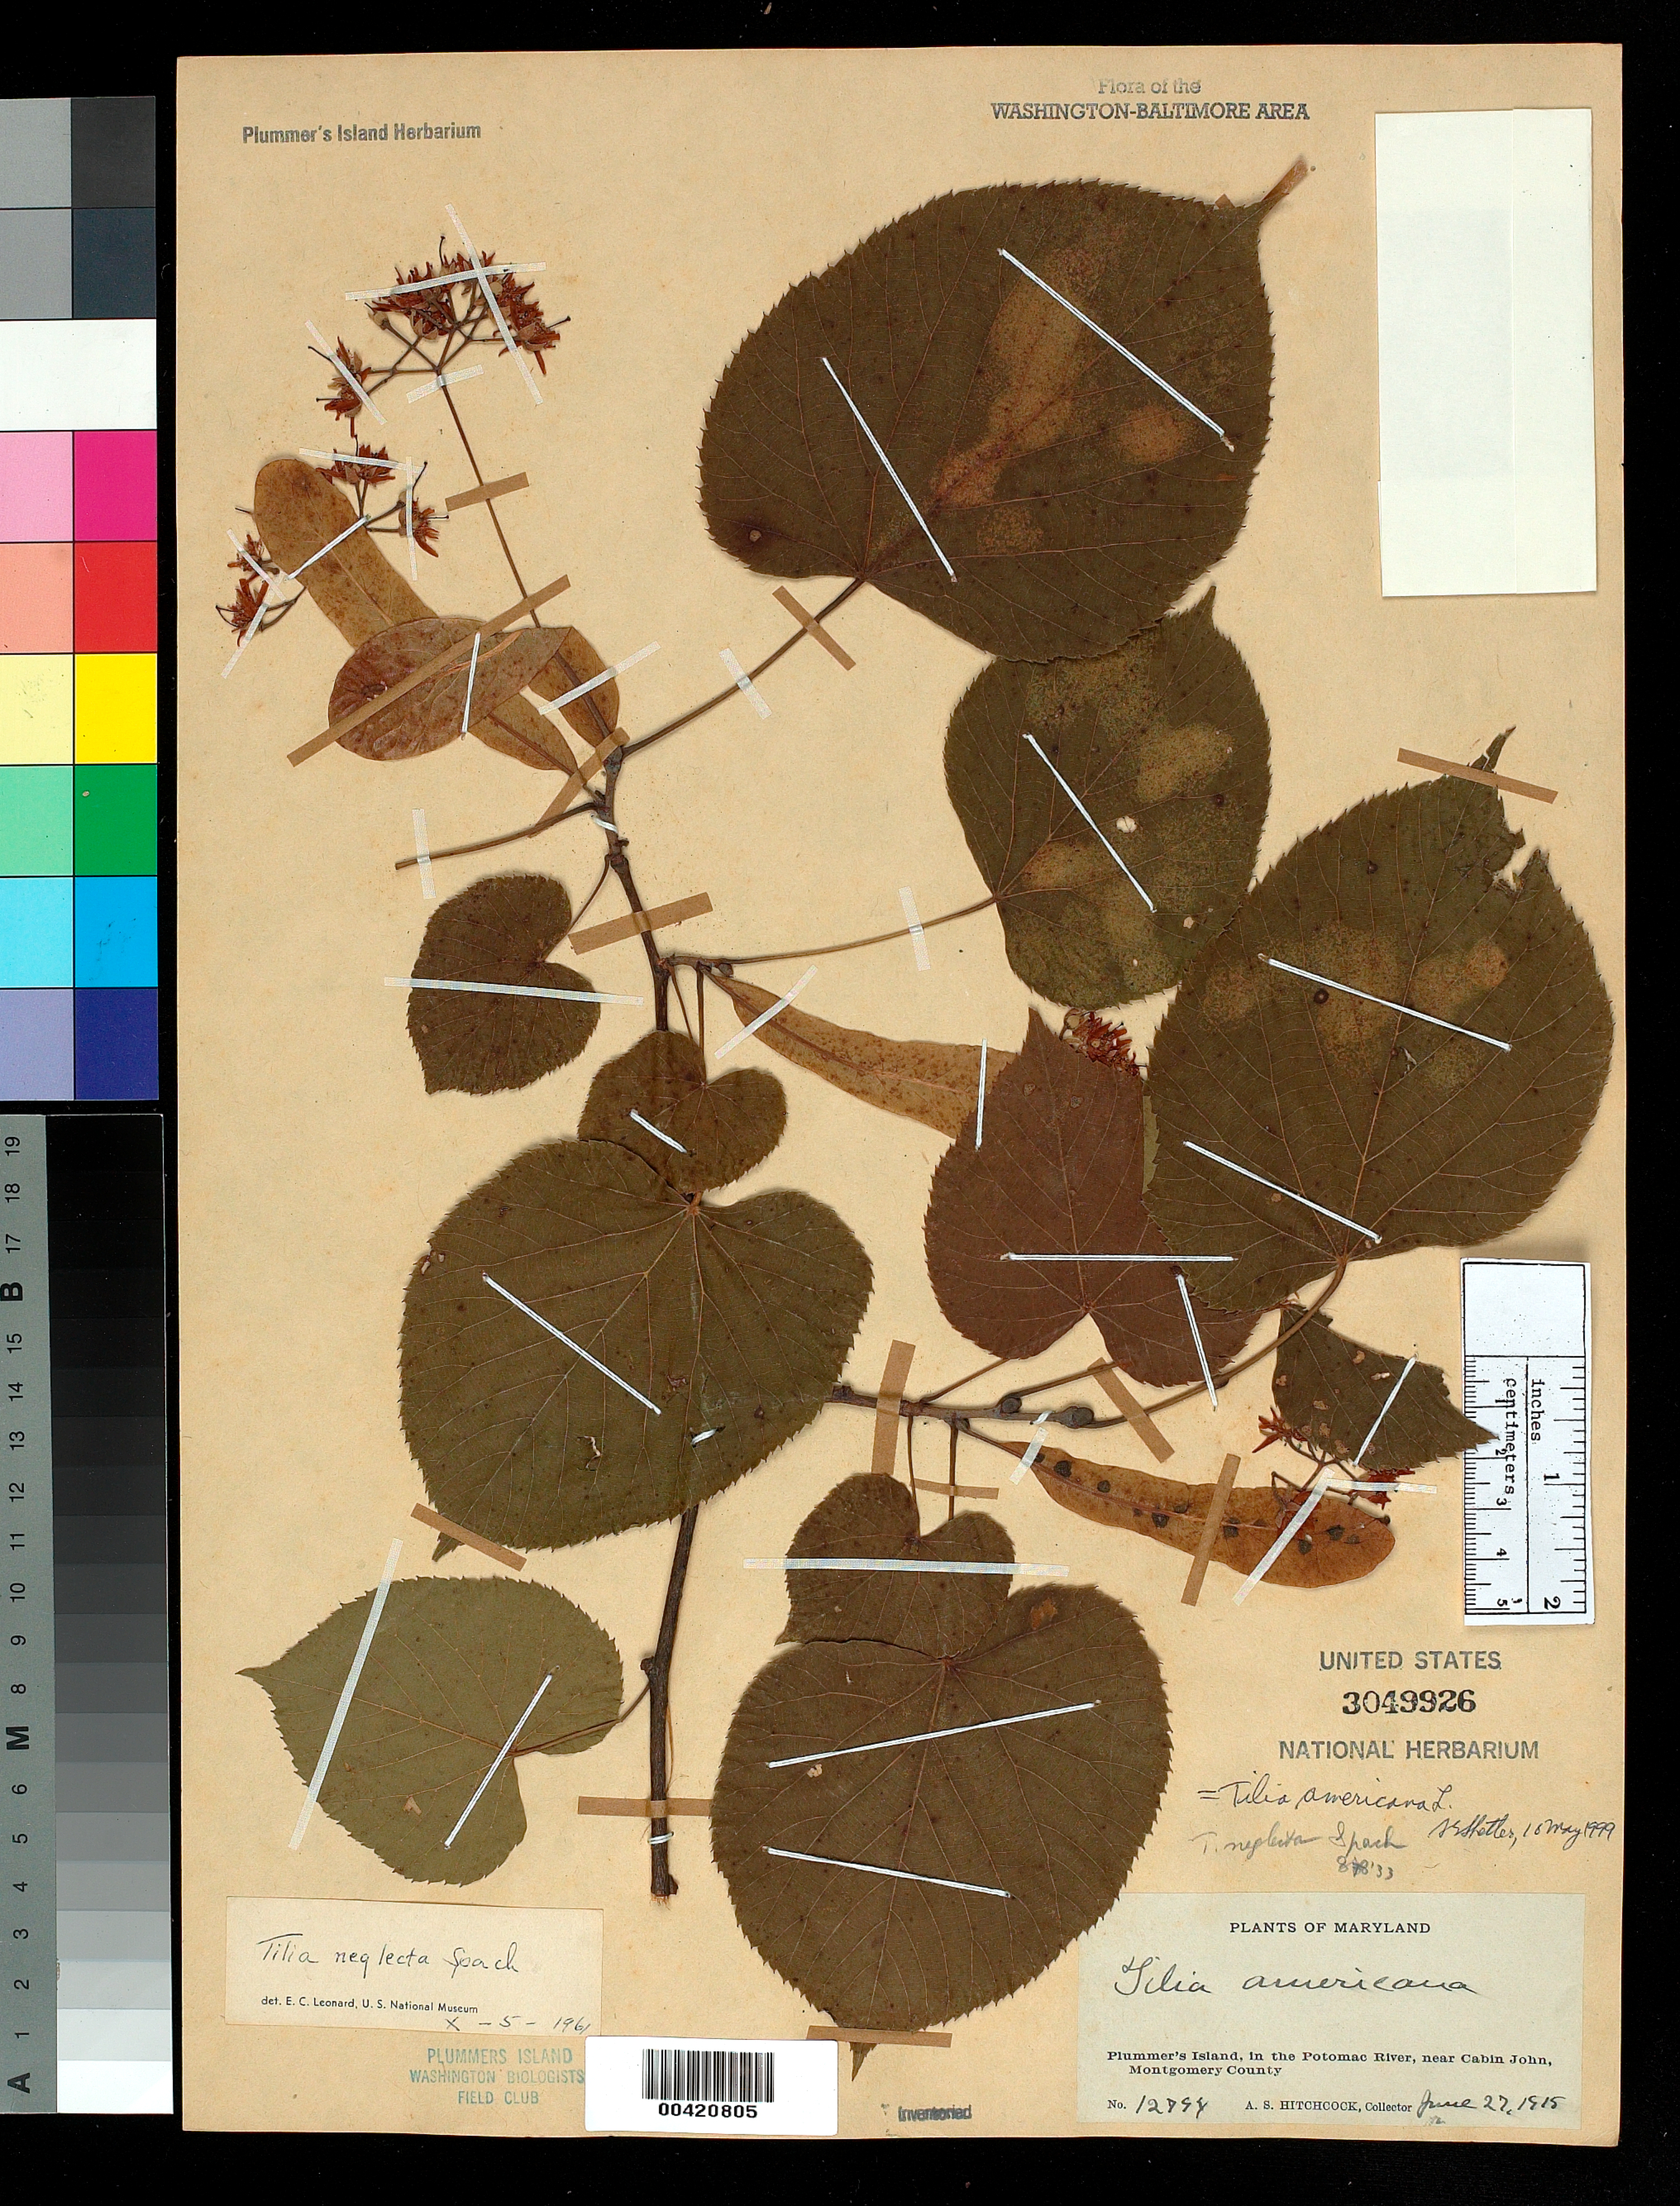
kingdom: Plantae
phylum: Tracheophyta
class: Magnoliopsida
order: Malvales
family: Malvaceae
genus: Tilia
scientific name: Tilia americana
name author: L.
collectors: A. S. Hitchcock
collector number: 12794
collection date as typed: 27 Jun 1915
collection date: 1915-06-27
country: United States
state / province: Maryland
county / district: Montgomery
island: Plummers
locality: Plummer's Island C. & O. Canal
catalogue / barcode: US 3049926